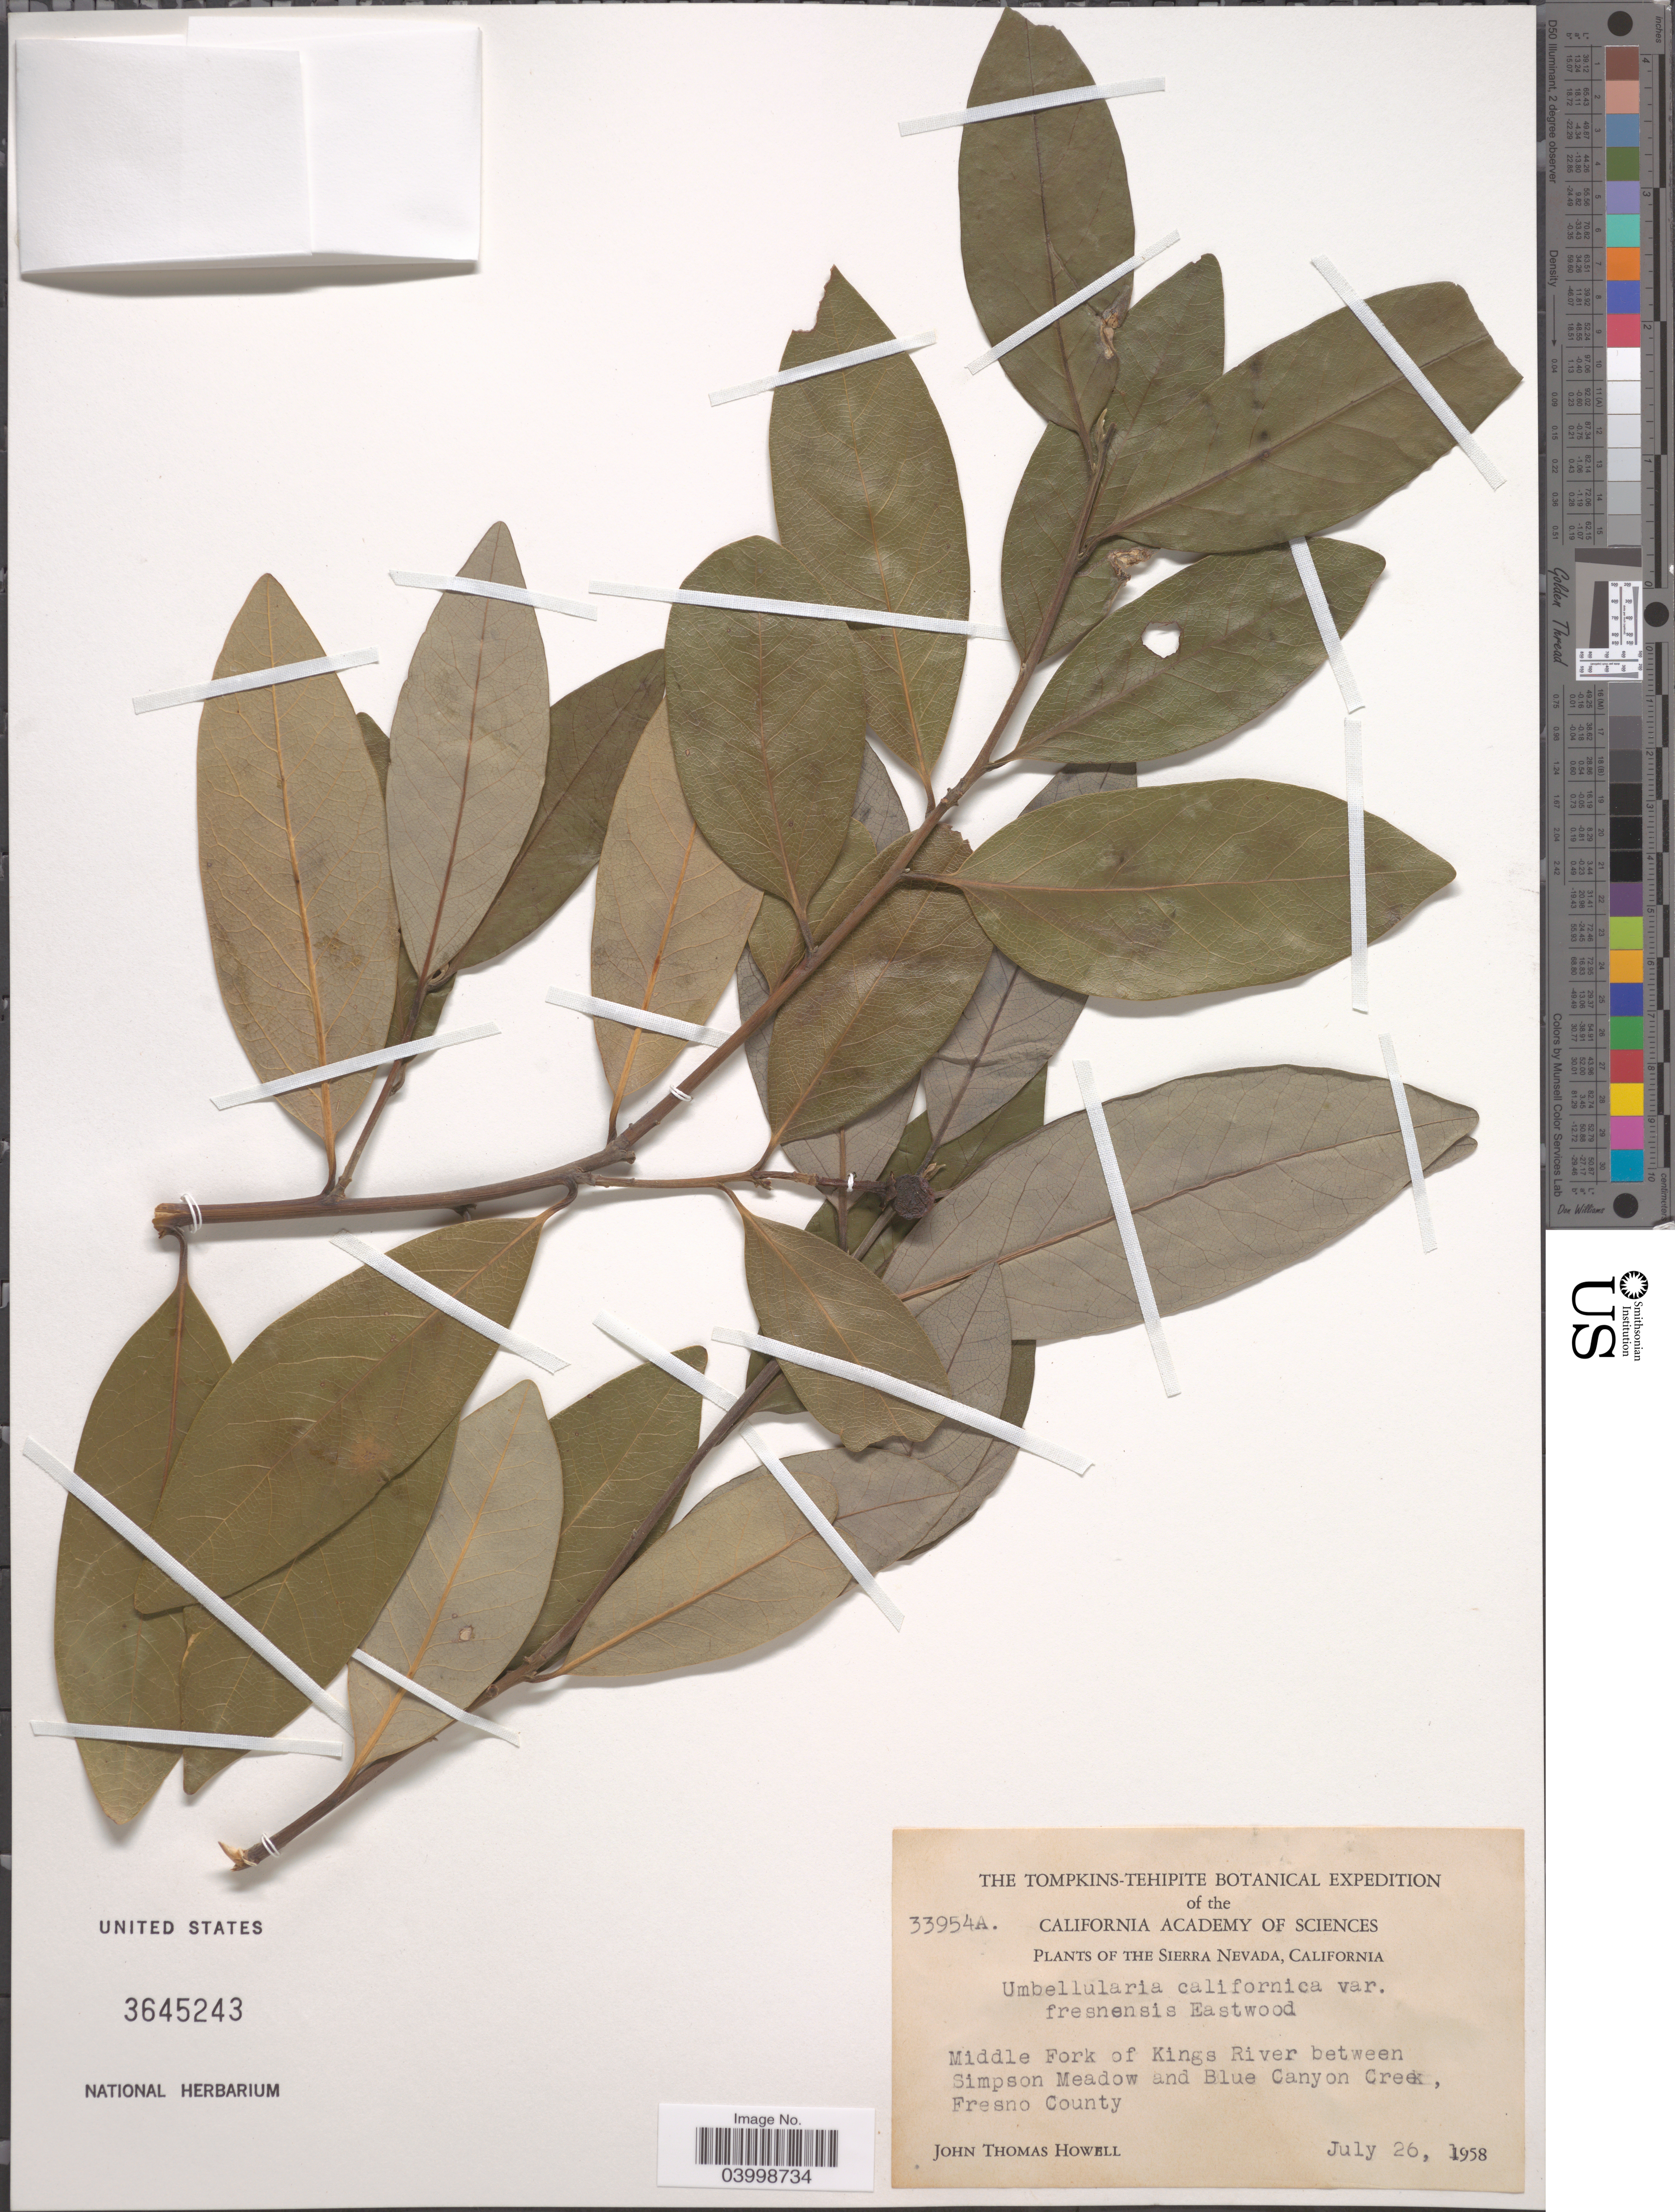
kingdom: Plantae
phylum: Tracheophyta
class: Magnoliopsida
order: Laurales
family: Lauraceae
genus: Umbellularia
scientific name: Umbellularia californica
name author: (Hook. & Arn.) Nutt.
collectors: J. T. Howell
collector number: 33954A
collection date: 1958-07-26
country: United States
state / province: California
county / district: Fresno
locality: Sierra Nevada. Middle Fork of the Kings River between Simpson Meadow and Blue Canyon Creek, Fresno County.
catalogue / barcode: US 3645243